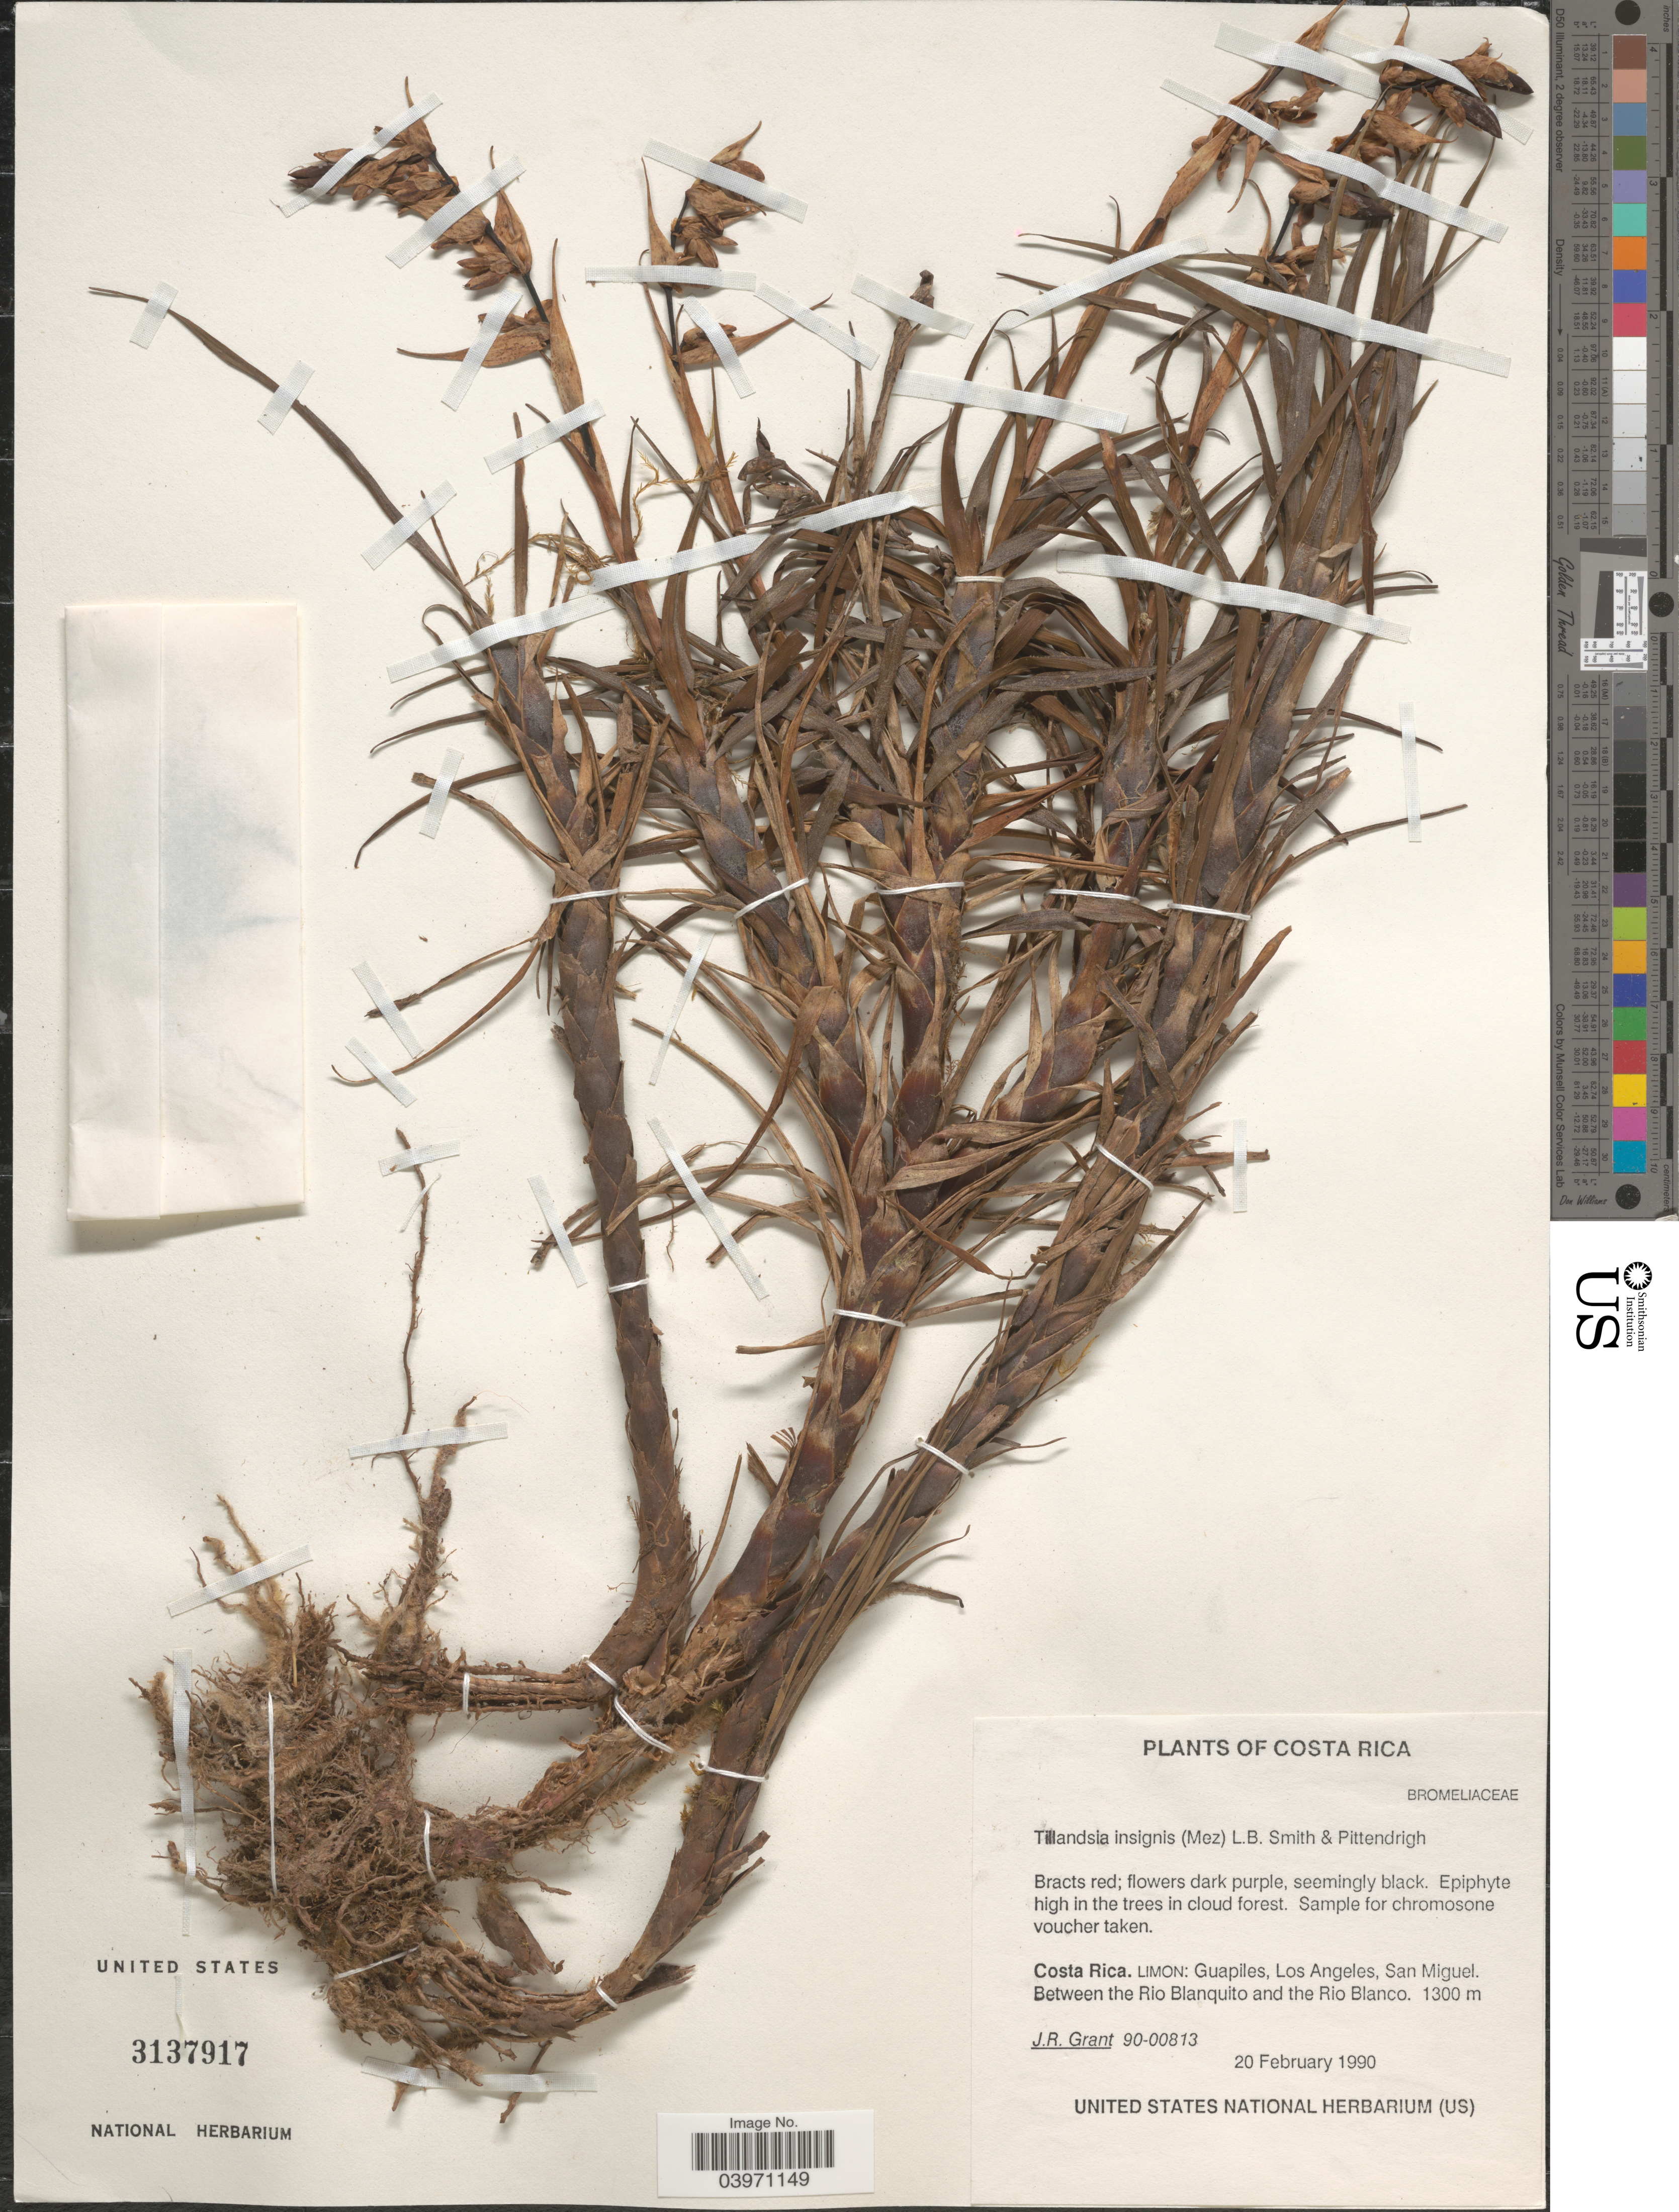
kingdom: Plantae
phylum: Tracheophyta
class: Liliopsida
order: Poales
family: Bromeliaceae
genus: Tillandsia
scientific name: Tillandsia insignis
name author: (Mez) L.B. Sm. & Pittendr.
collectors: J. Grant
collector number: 90-00813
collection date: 1990-02-20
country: Costa Rica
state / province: Limón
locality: Guapiles, Los Angeles, San Miguel. Between the Rio Blanquito and the Rio Blanco.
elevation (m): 1300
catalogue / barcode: US 3137917